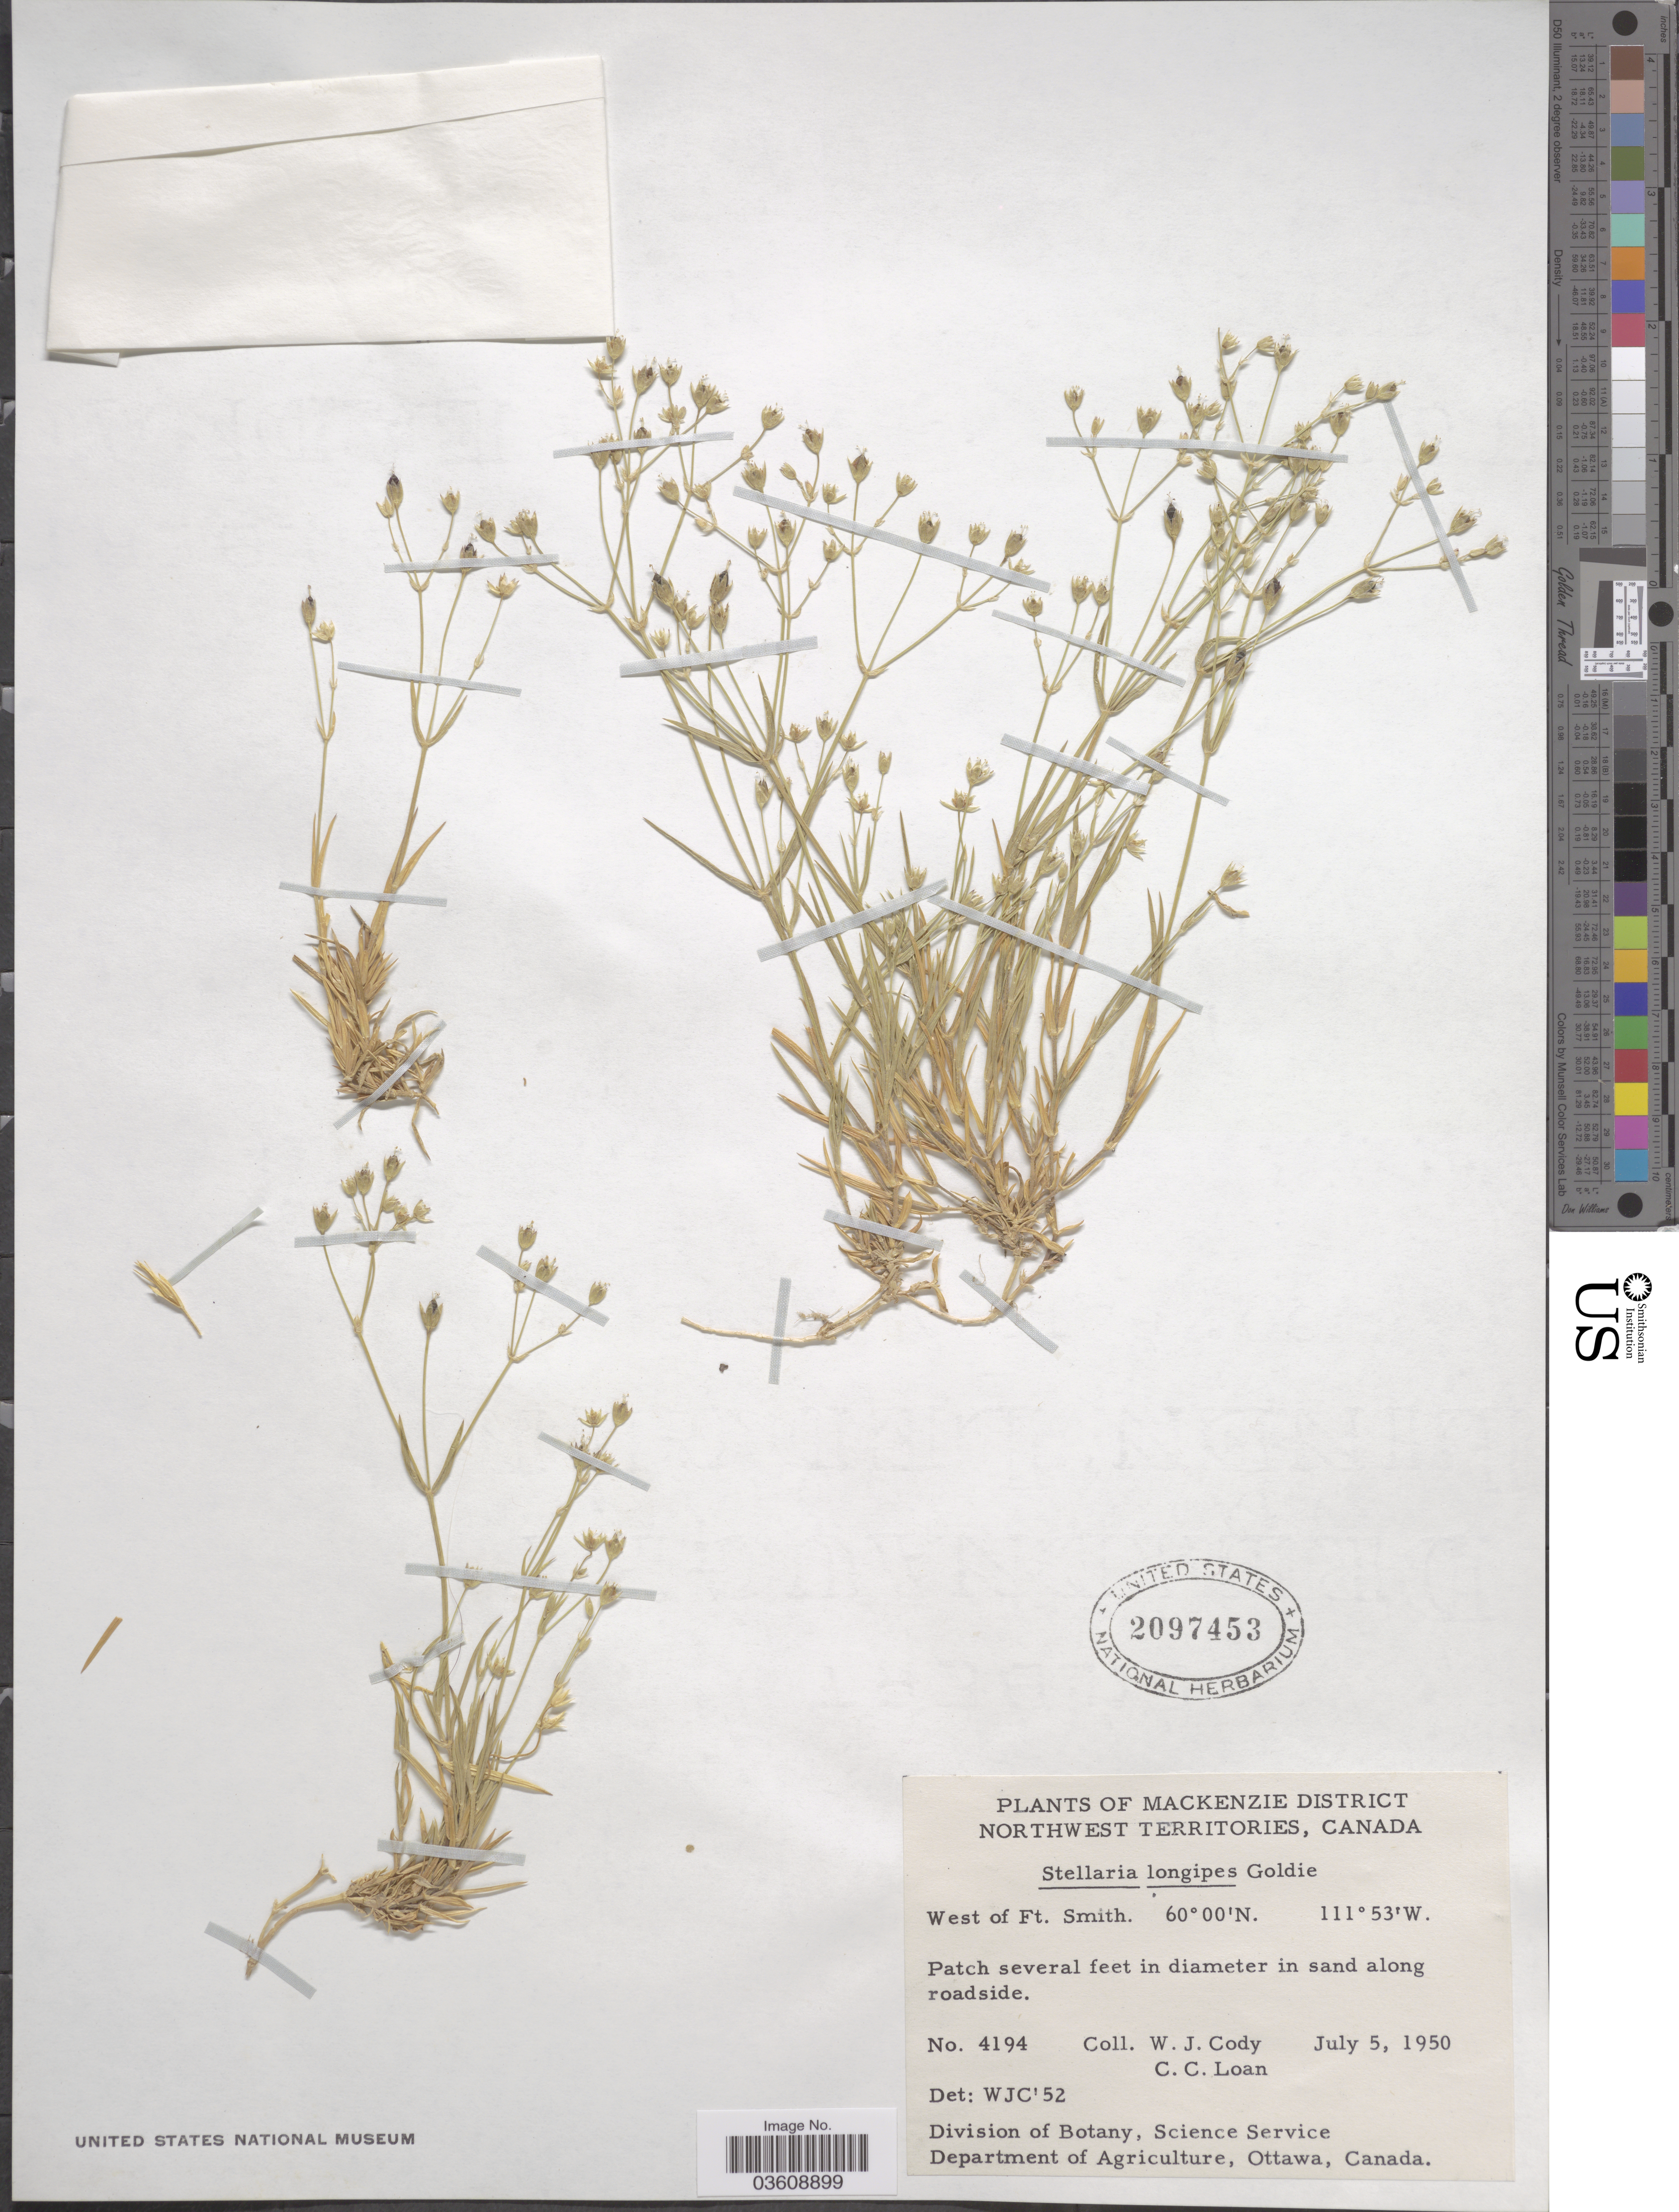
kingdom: Plantae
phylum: Tracheophyta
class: Magnoliopsida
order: Caryophyllales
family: Caryophyllaceae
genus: Stellaria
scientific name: Stellaria longipes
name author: Goldie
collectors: W. Cody & C. Loan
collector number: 4194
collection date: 1950-07-05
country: Canada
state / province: Northwest Territories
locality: Mackenzie District. West of Ft. Smith.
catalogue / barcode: US 2097453